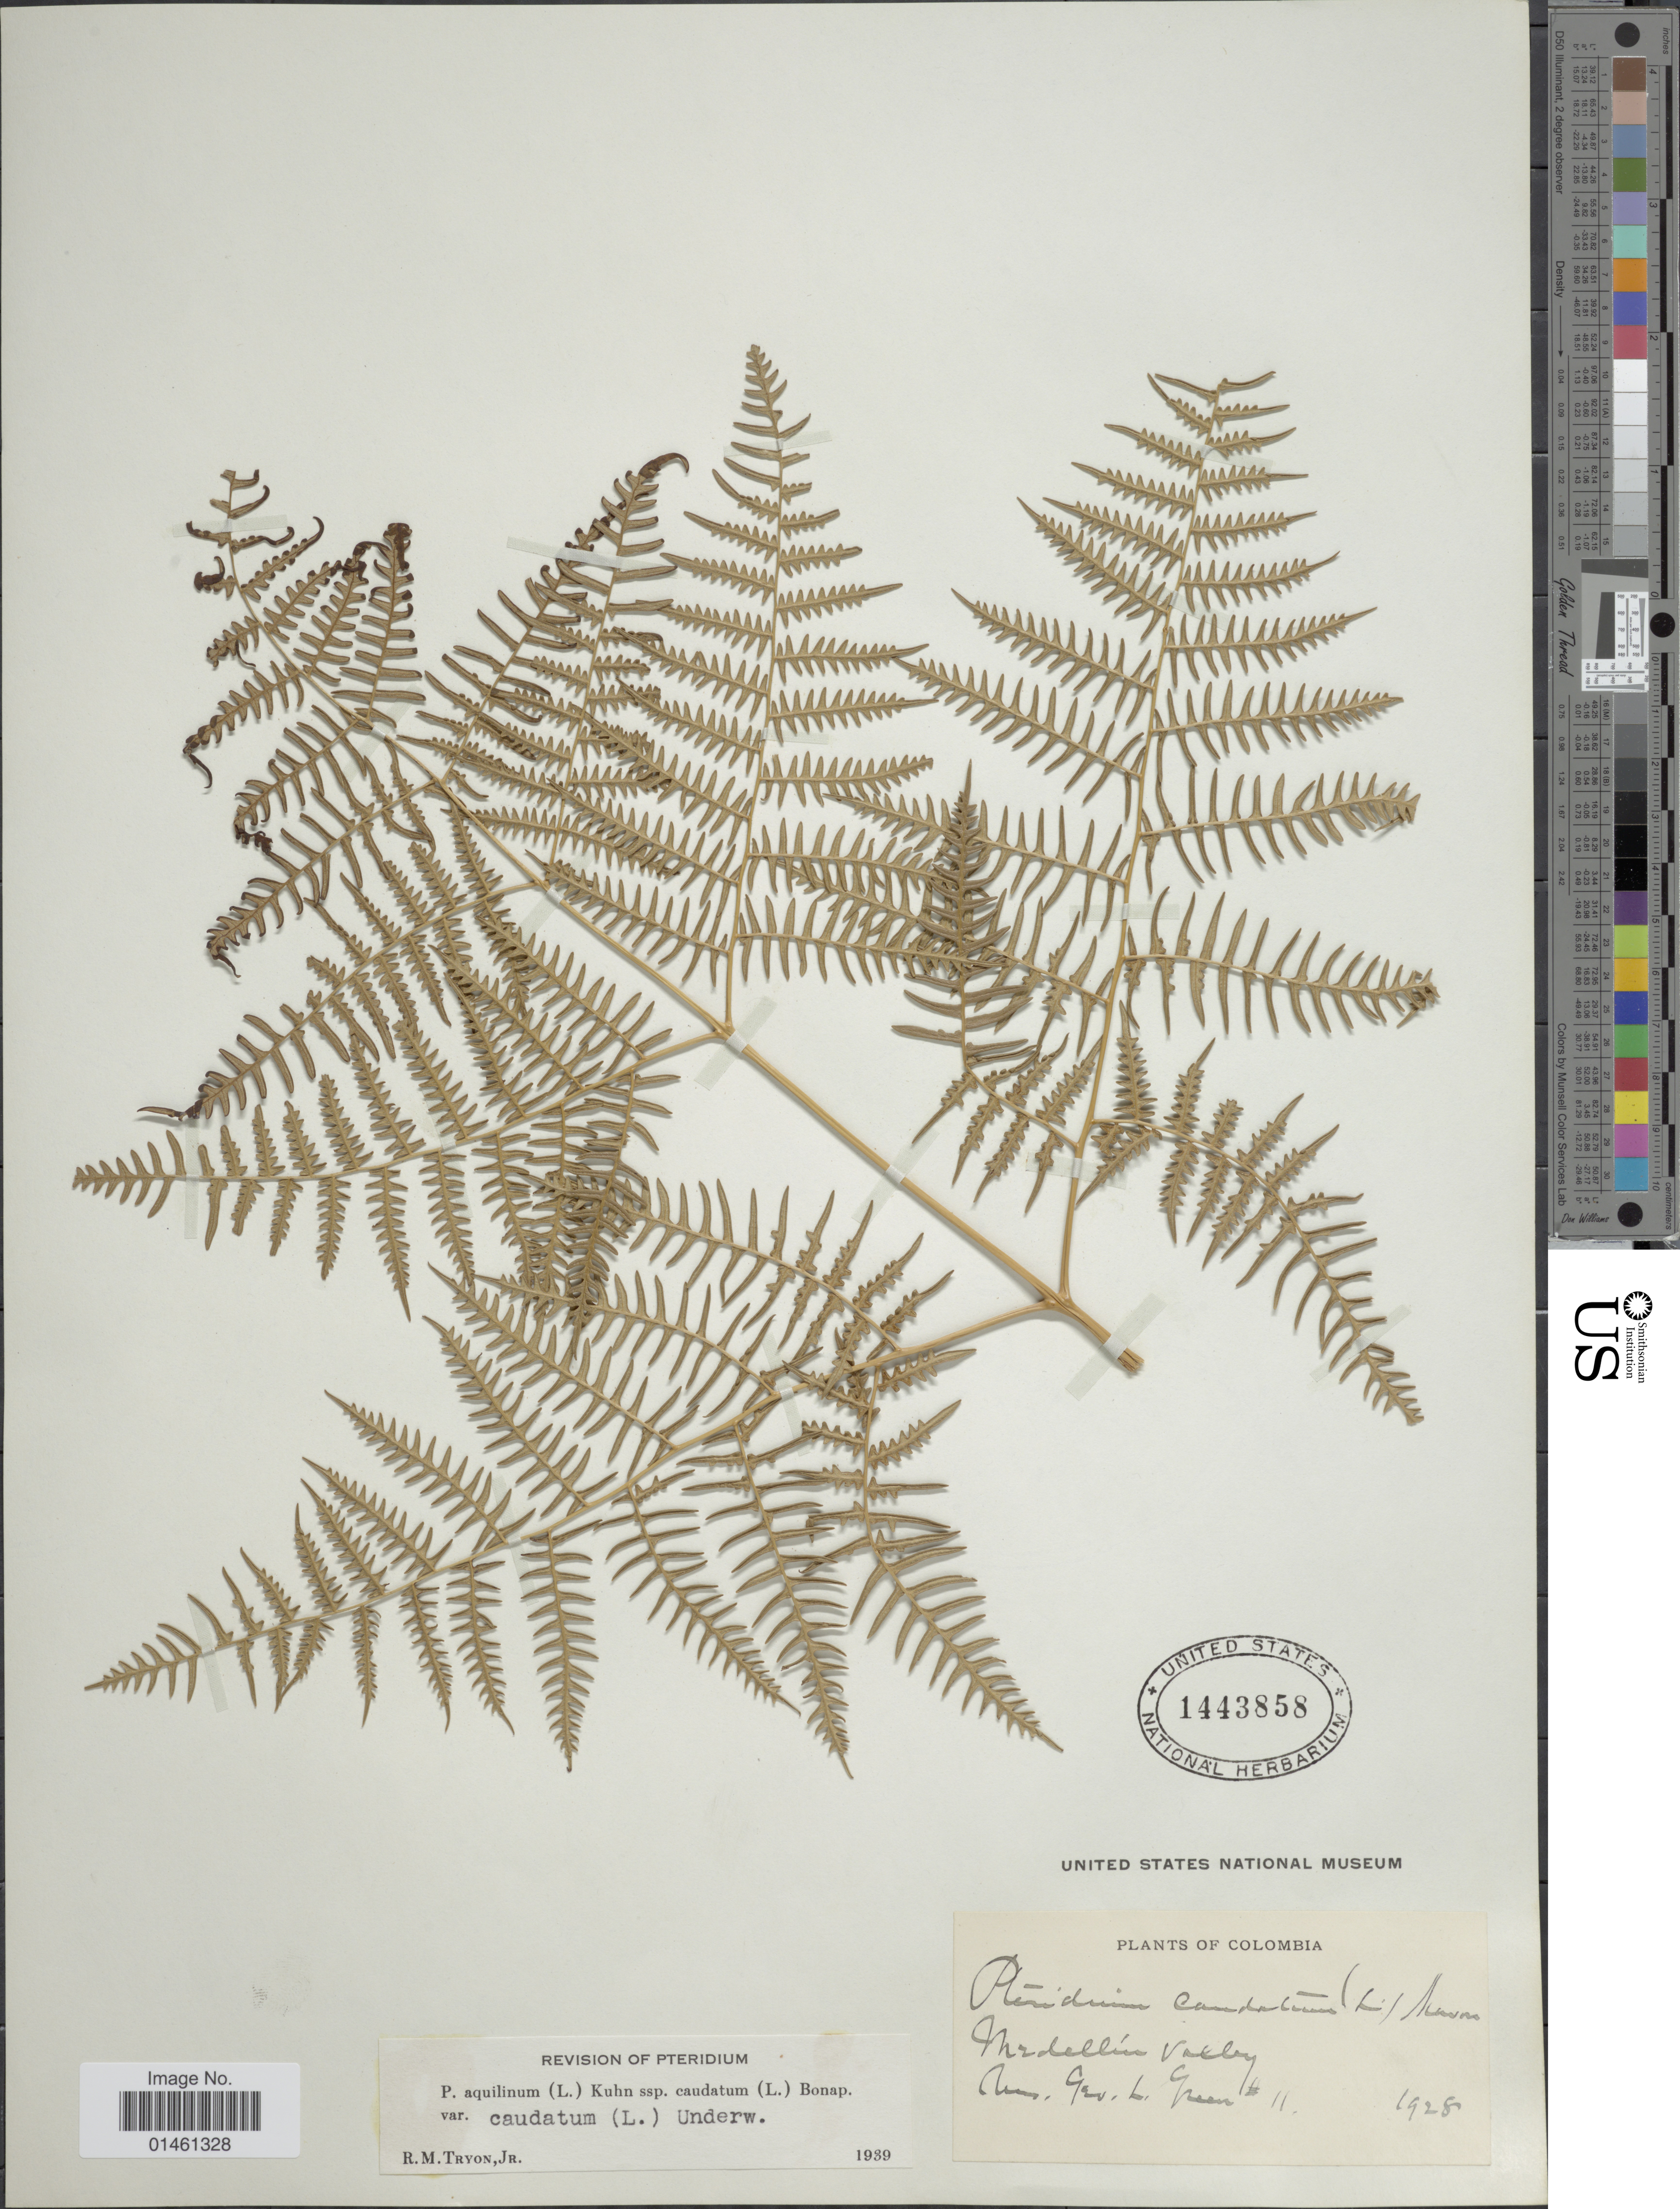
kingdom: Plantae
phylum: Tracheophyta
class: Polypodiopsida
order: Polypodiales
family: Dennstaedtiaceae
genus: Pteridium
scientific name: Pteridium caudatum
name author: (L.) Maxon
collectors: G. Green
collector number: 11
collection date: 1928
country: Colombia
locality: Medellin valley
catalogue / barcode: US 1443858